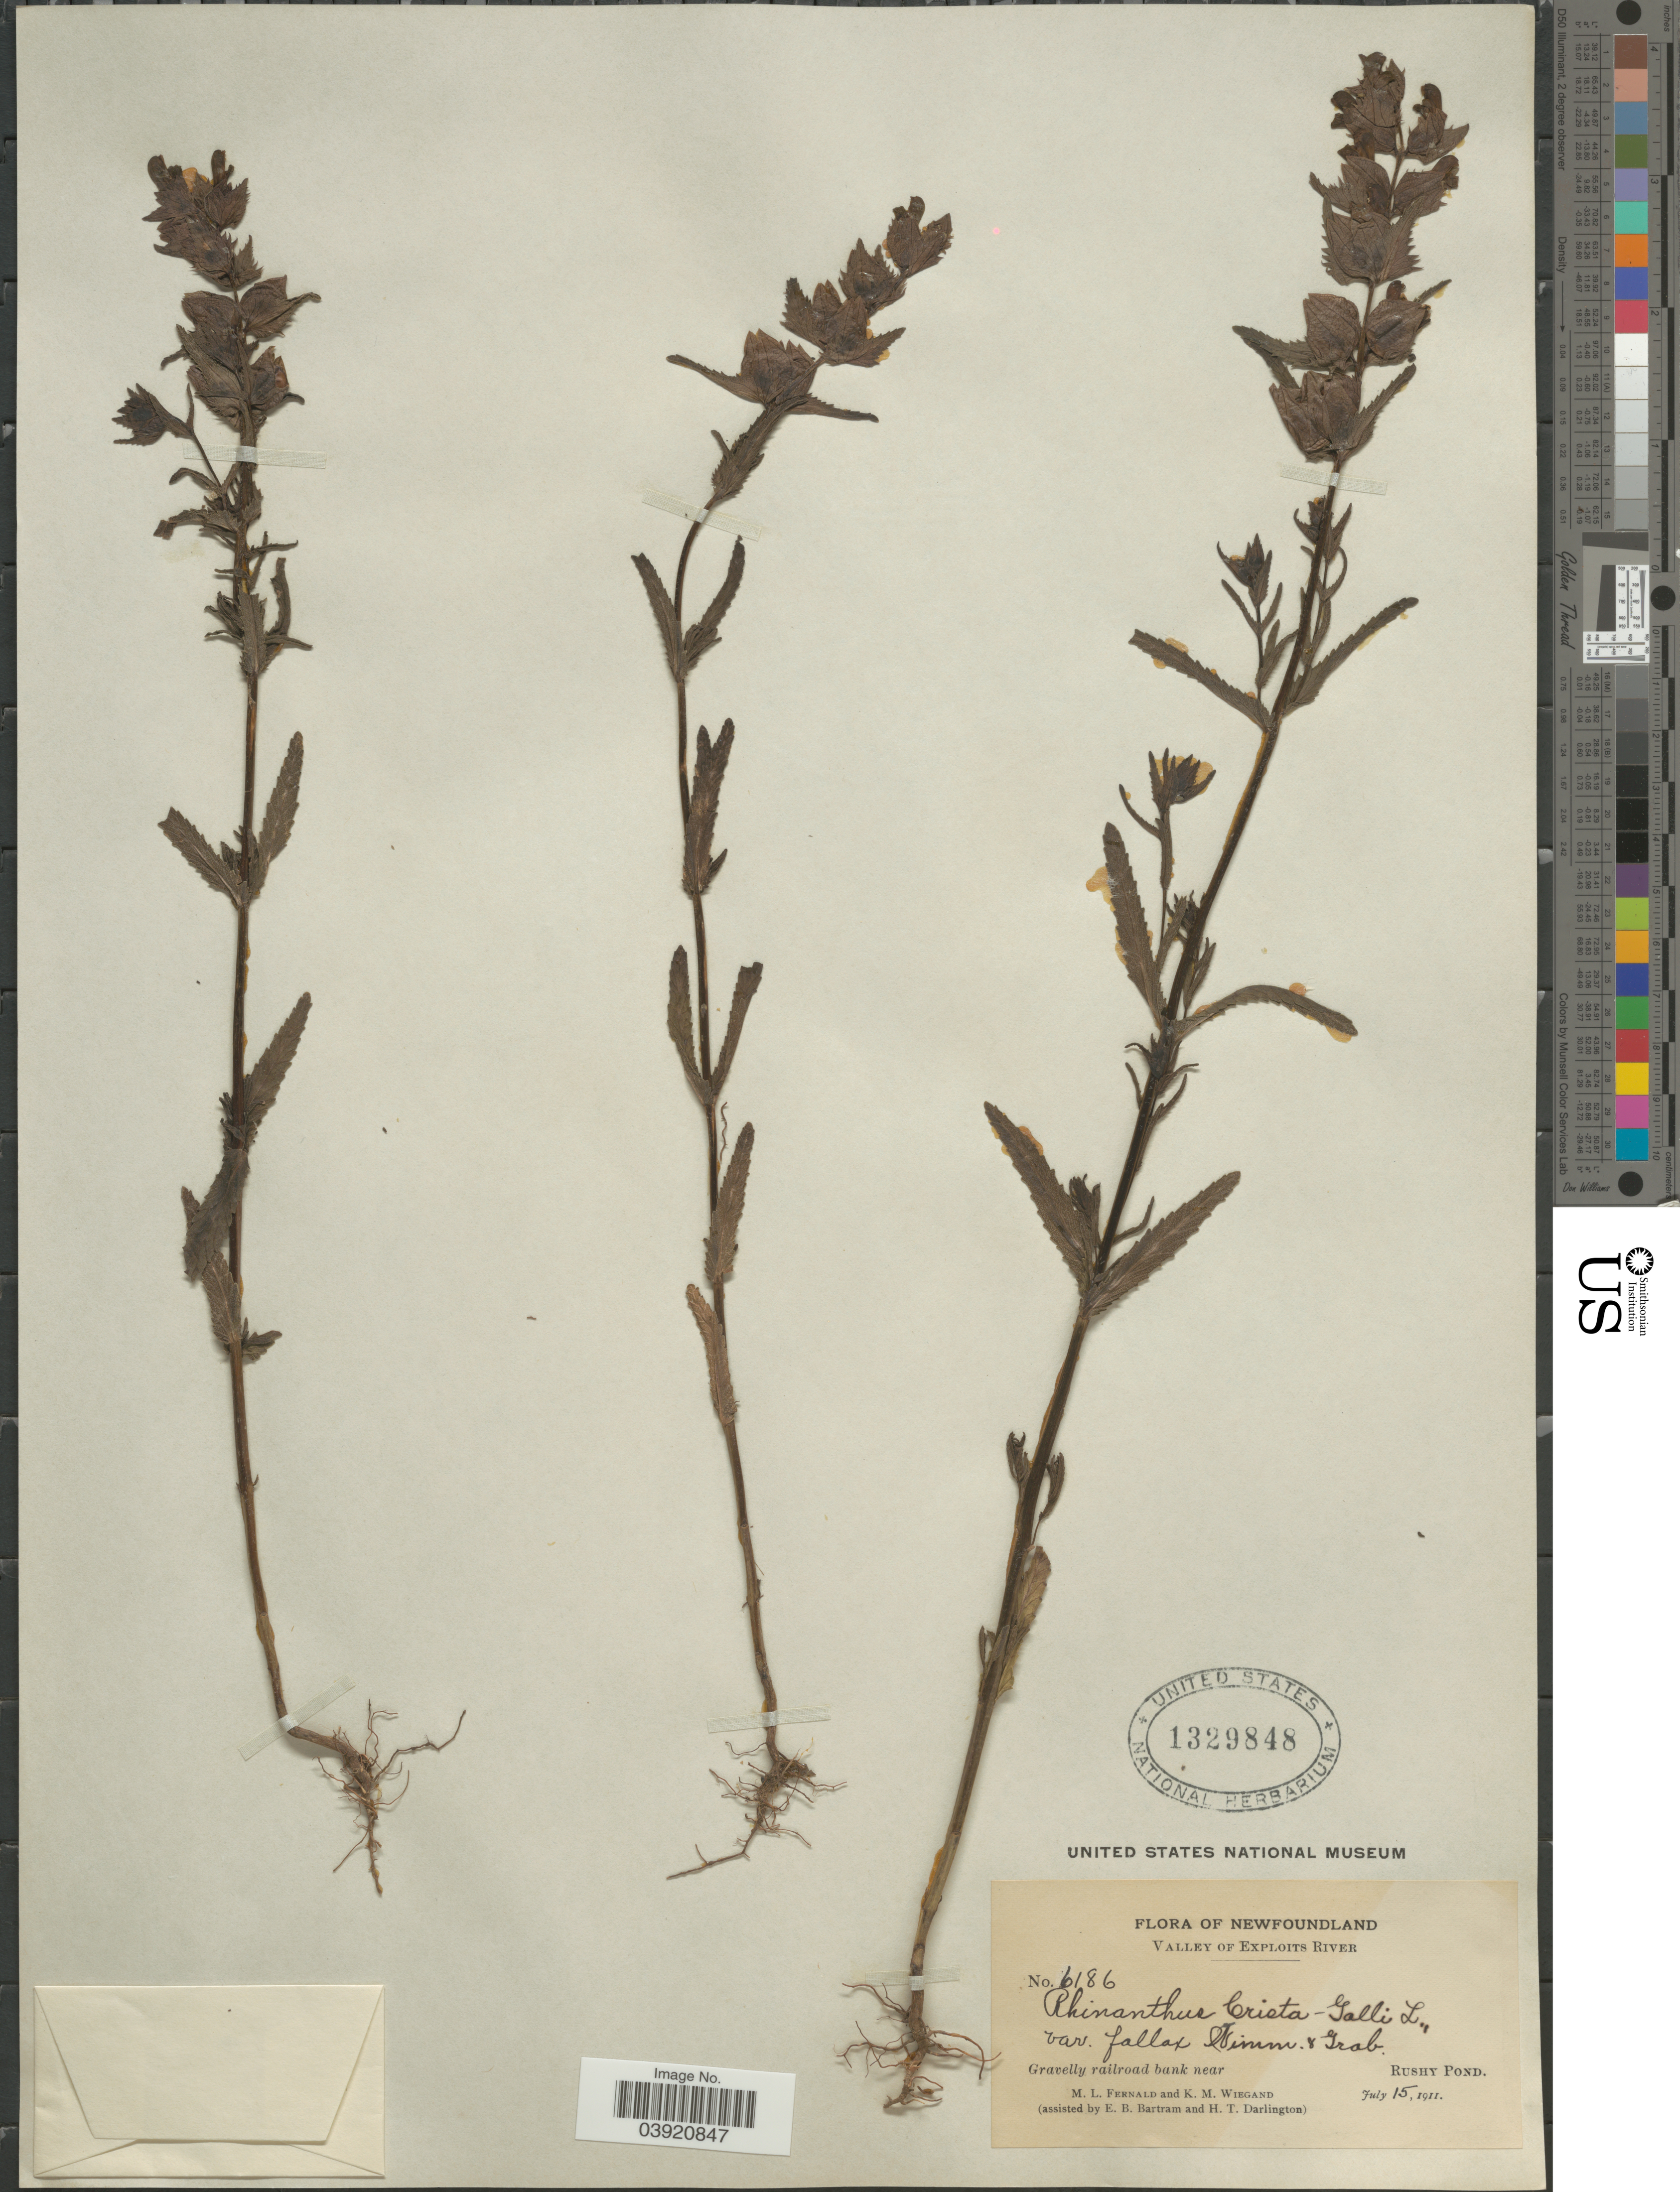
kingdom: Plantae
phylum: Tracheophyta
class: Magnoliopsida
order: Lamiales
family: Orobanchaceae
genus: Rhinanthus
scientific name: Rhinanthus crista-galli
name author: L.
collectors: M. L. Fernald, K. M. Wiegand, E. B. Bartram & H. Darlington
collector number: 6186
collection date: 1911-07-15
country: Canada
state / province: Newfoundland and Labrador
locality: Valley of Exploits River. Gravelly railroad bank near Rushy Pond.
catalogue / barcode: US 1329848